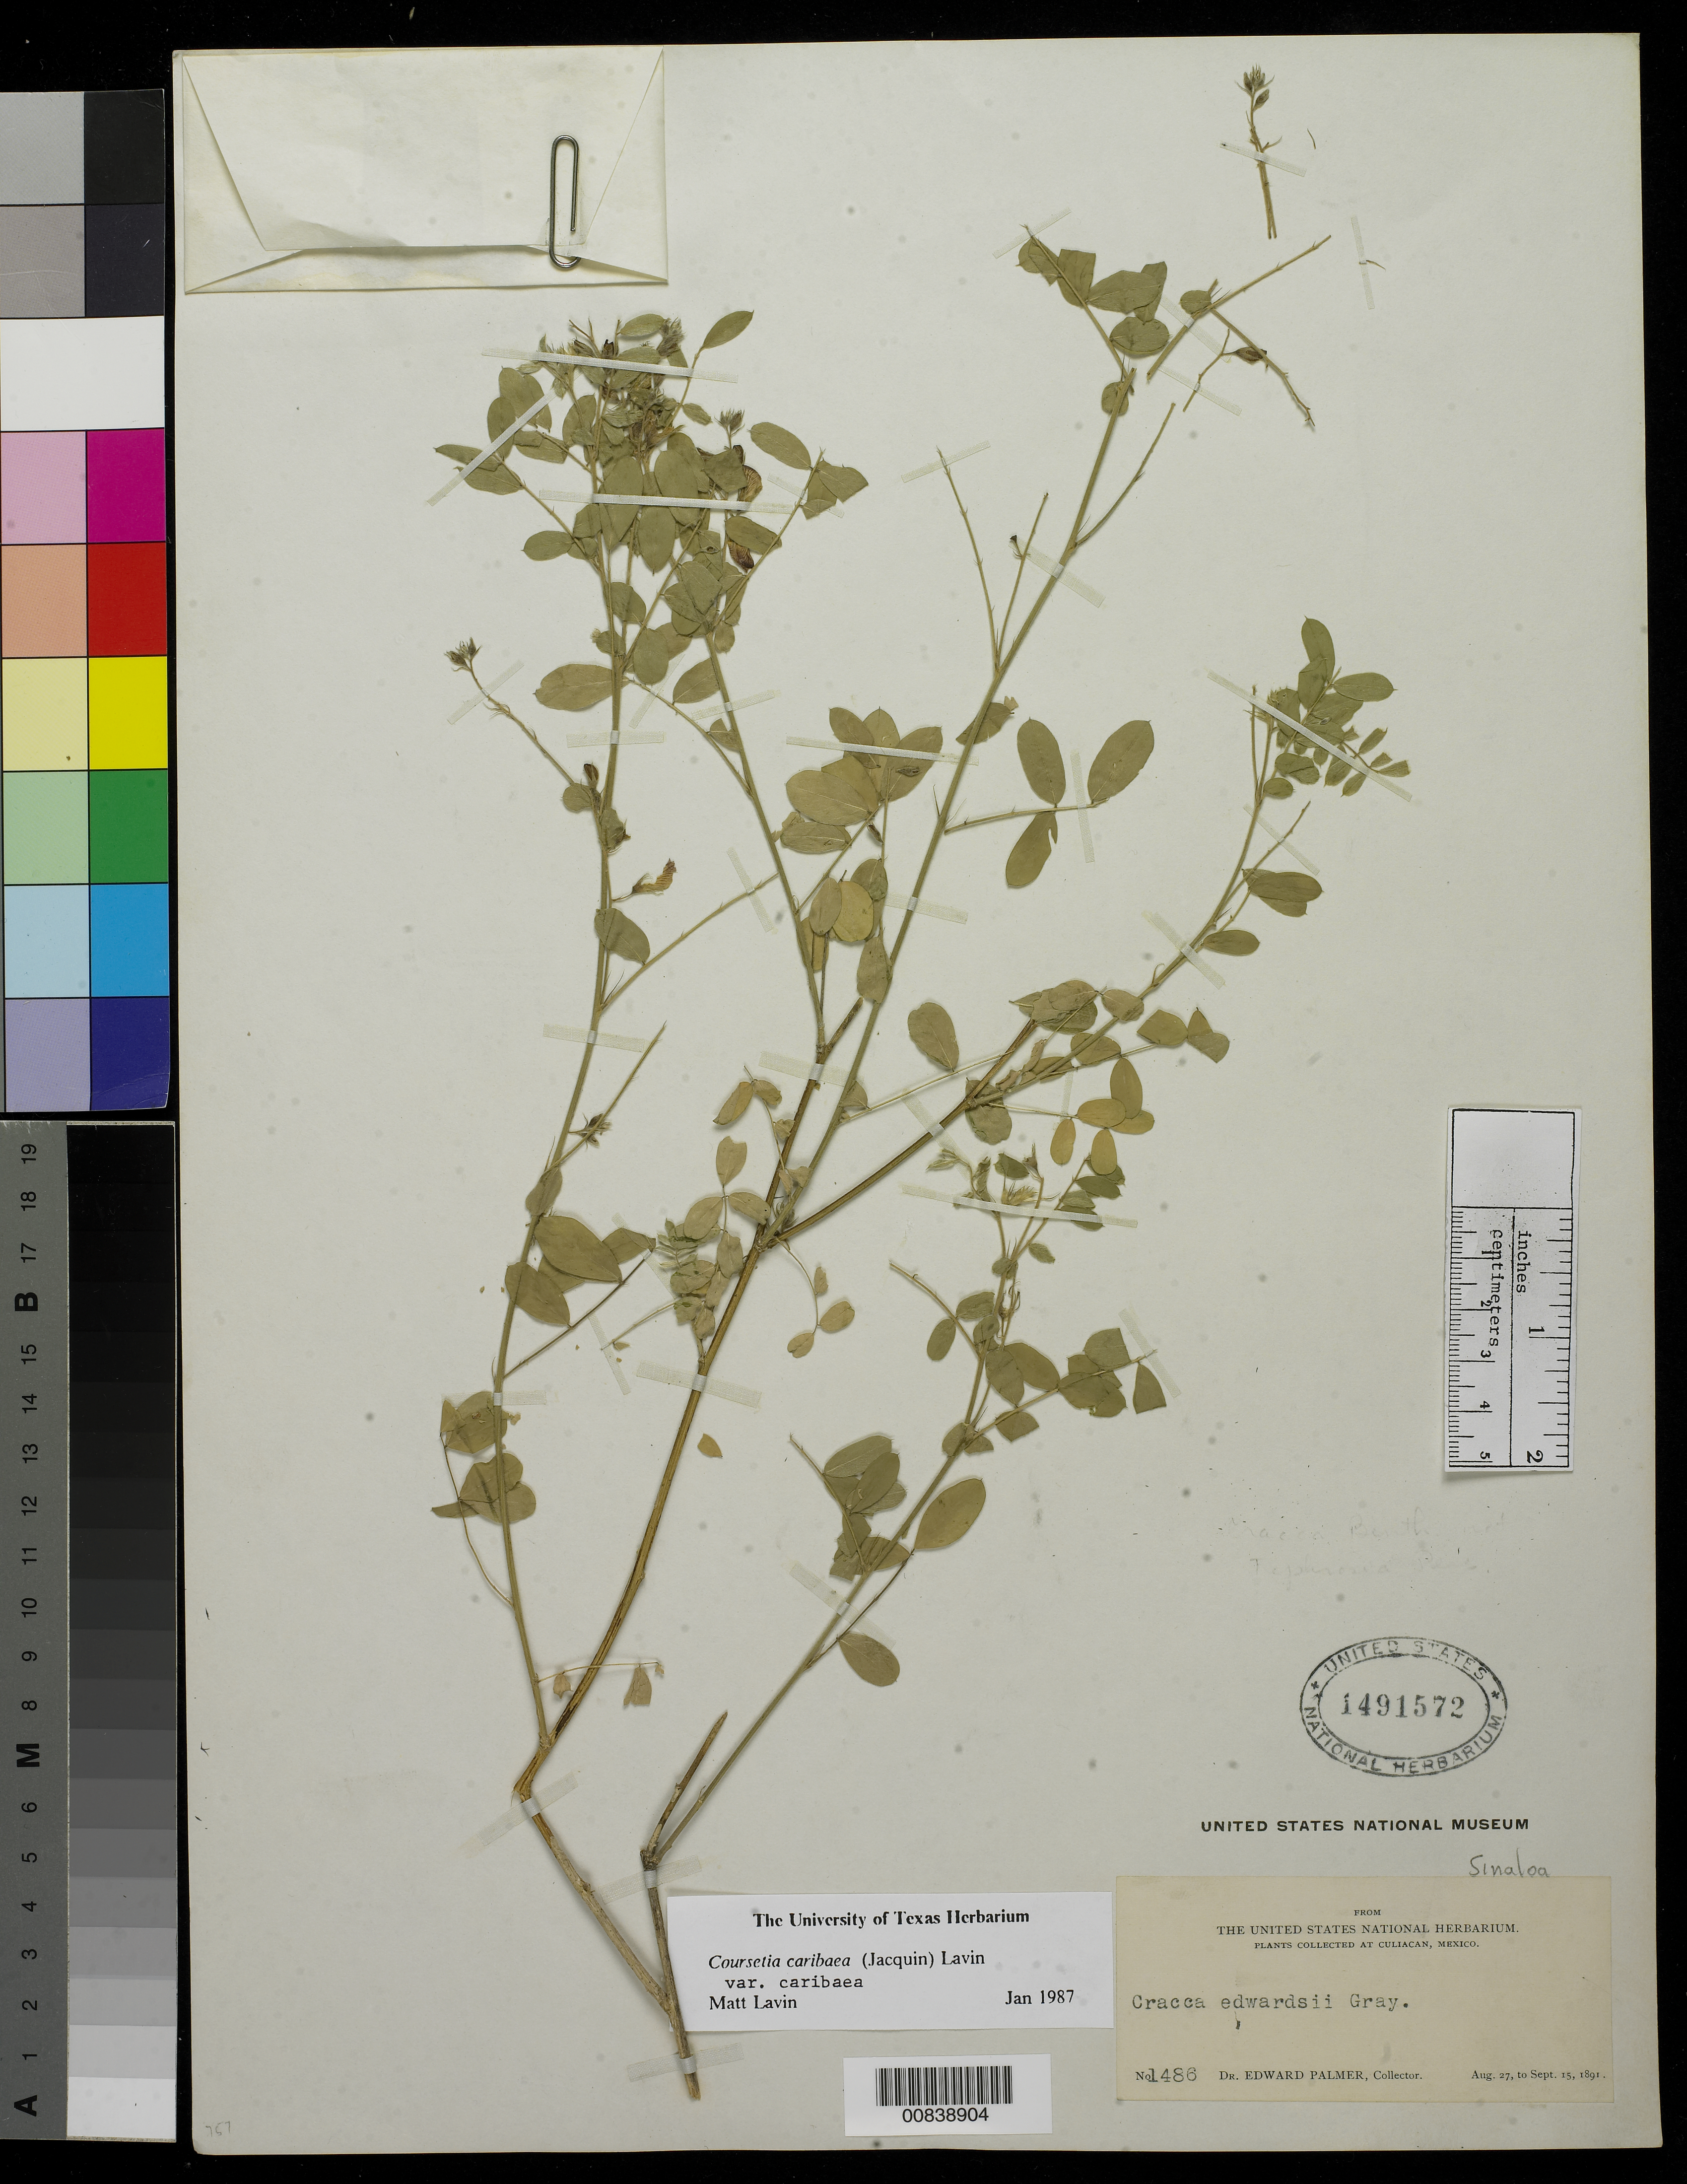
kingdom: Plantae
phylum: Tracheophyta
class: Magnoliopsida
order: Fabales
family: Fabaceae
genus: Coursetia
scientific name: Coursetia caribaea var. caribaea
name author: (Jacq.) Lavin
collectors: E. Palmer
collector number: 1486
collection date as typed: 27 Aug 1891 to 15 Sep 1891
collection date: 1891-08-27/1891-09-15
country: Mexico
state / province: Sinaloa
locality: Culiacan, Sinaloa.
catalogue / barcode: US 1491572